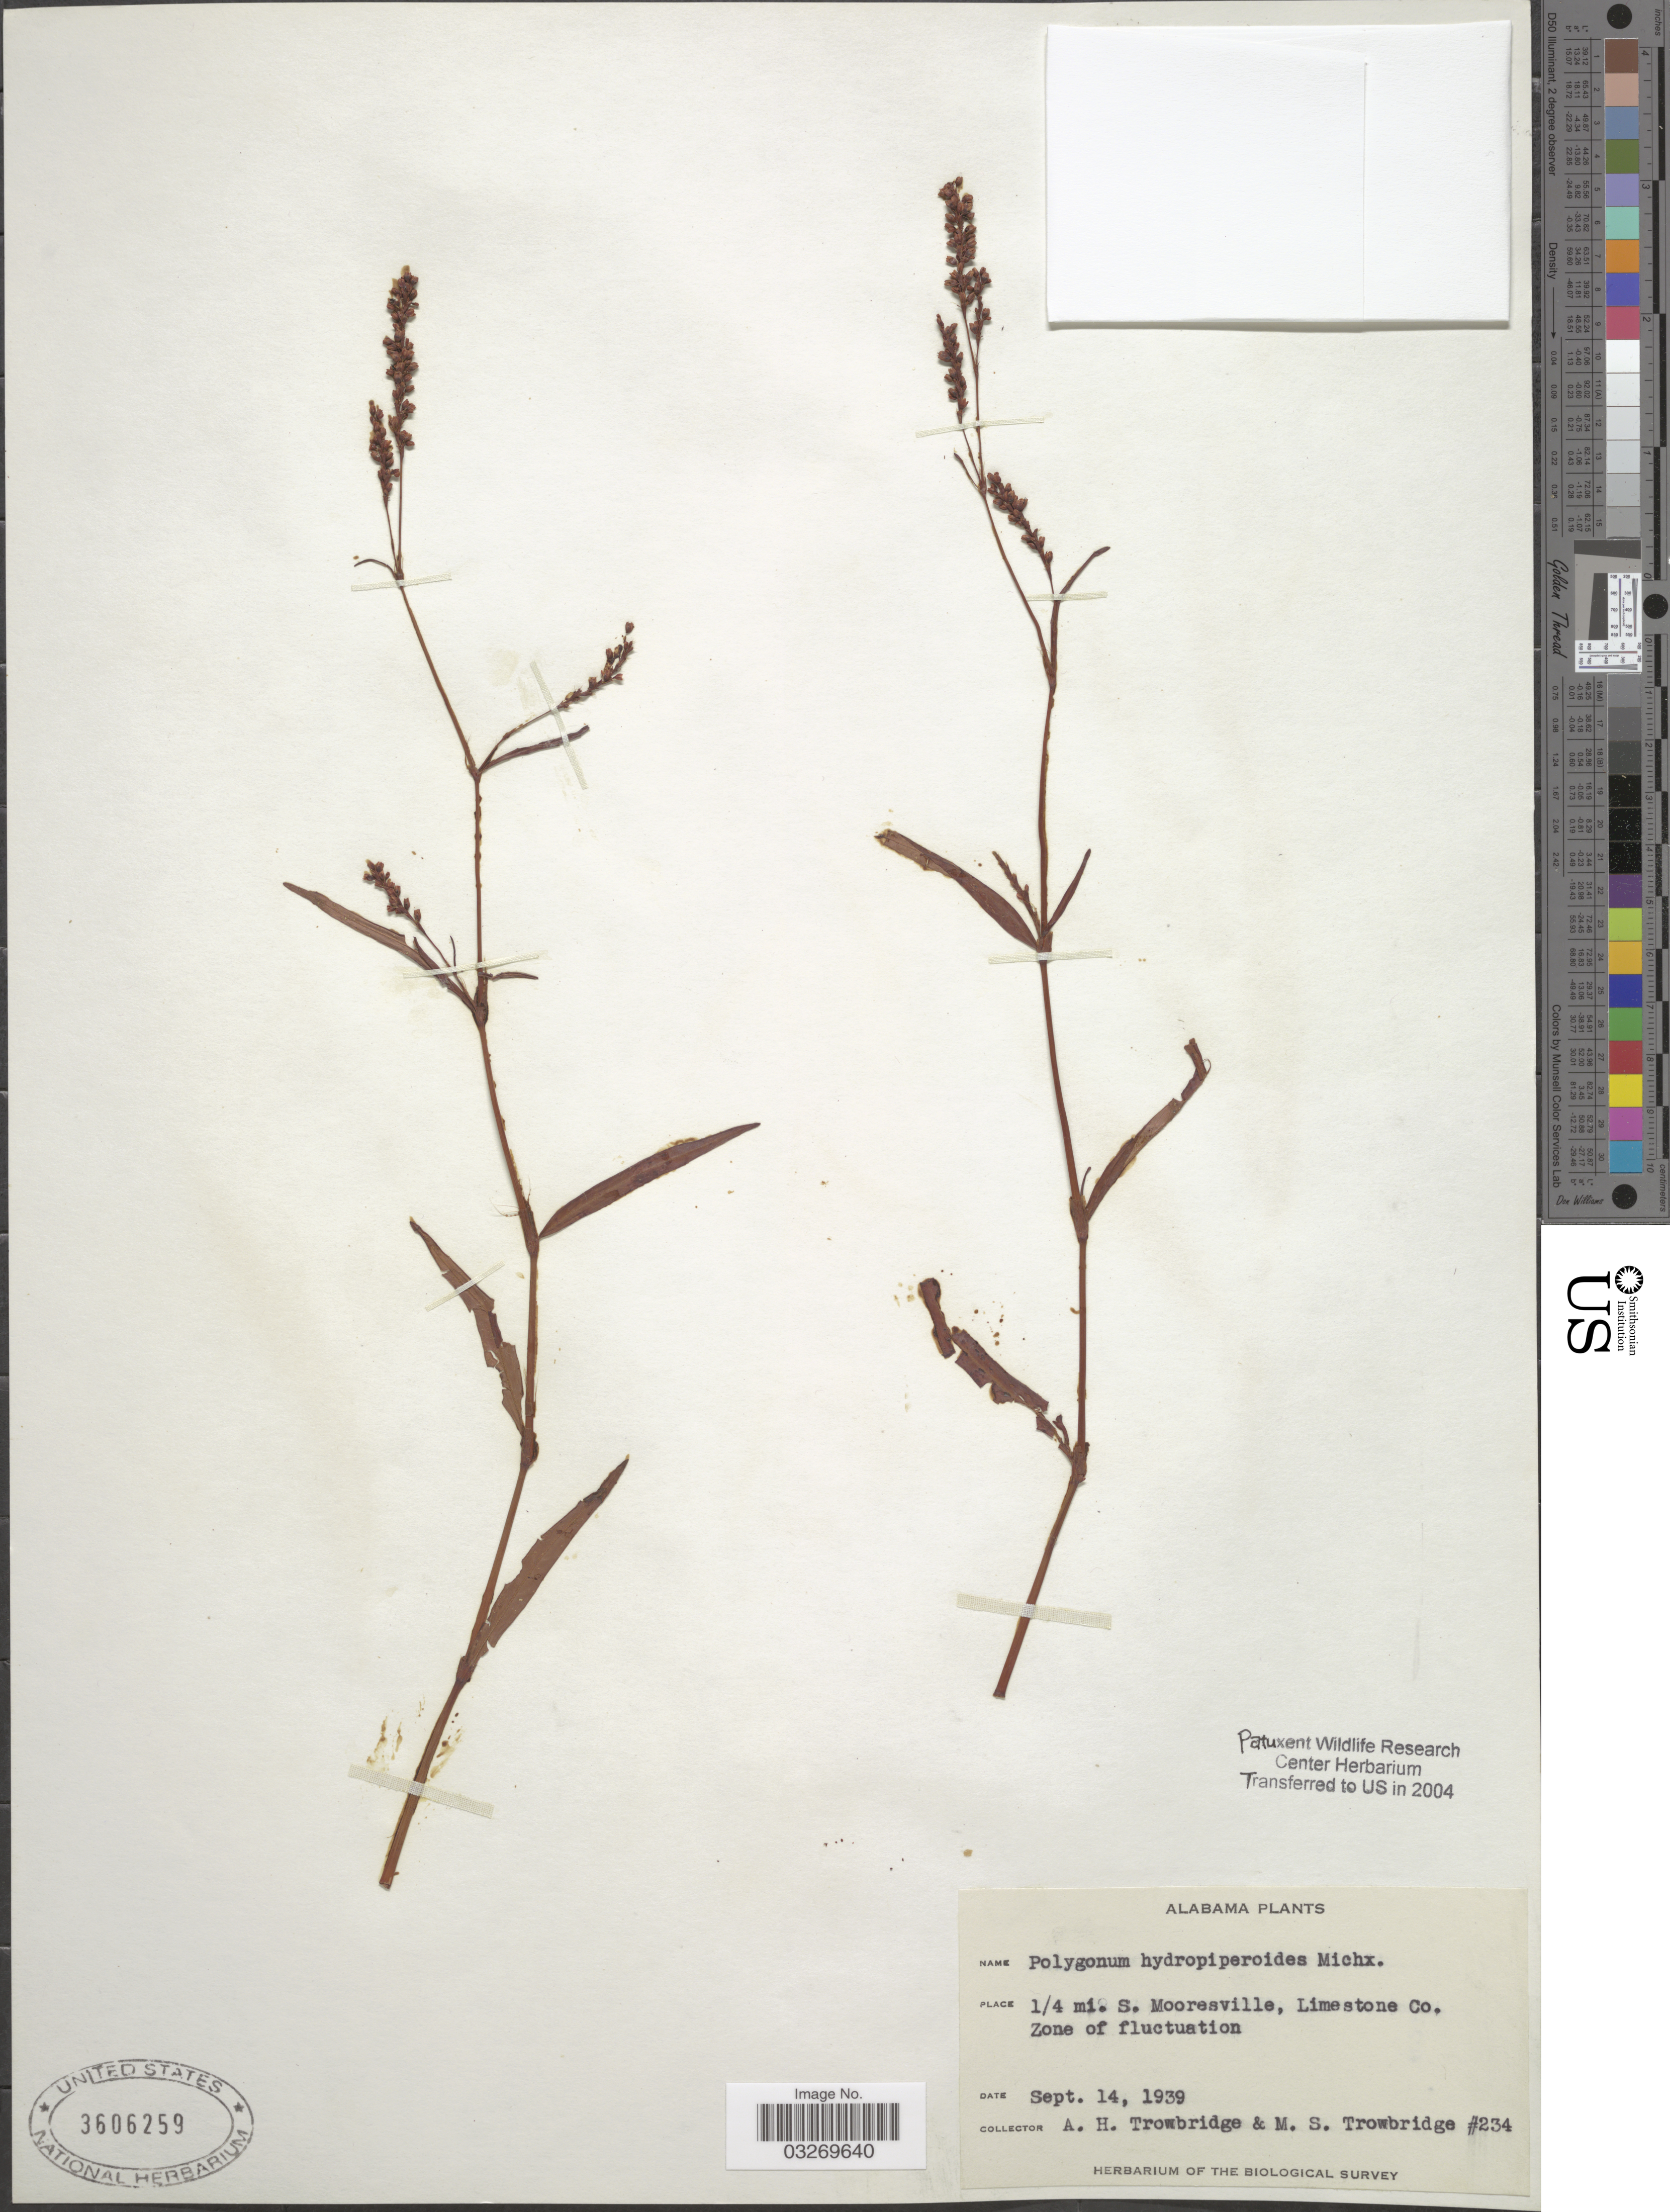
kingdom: Plantae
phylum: Tracheophyta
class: Magnoliopsida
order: Caryophyllales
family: Polygonaceae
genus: Persicaria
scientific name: Persicaria hydropiperoides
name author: (Michx.) Small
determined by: Atha, D. E.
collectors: A. H. Trowbridge & M. Trowbridge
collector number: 234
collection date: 1939-09-14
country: United States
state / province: Alabama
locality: ¼ mi. S. Mooresville, Limestone Co., Zone of fluctuation.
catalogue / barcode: US 3606259